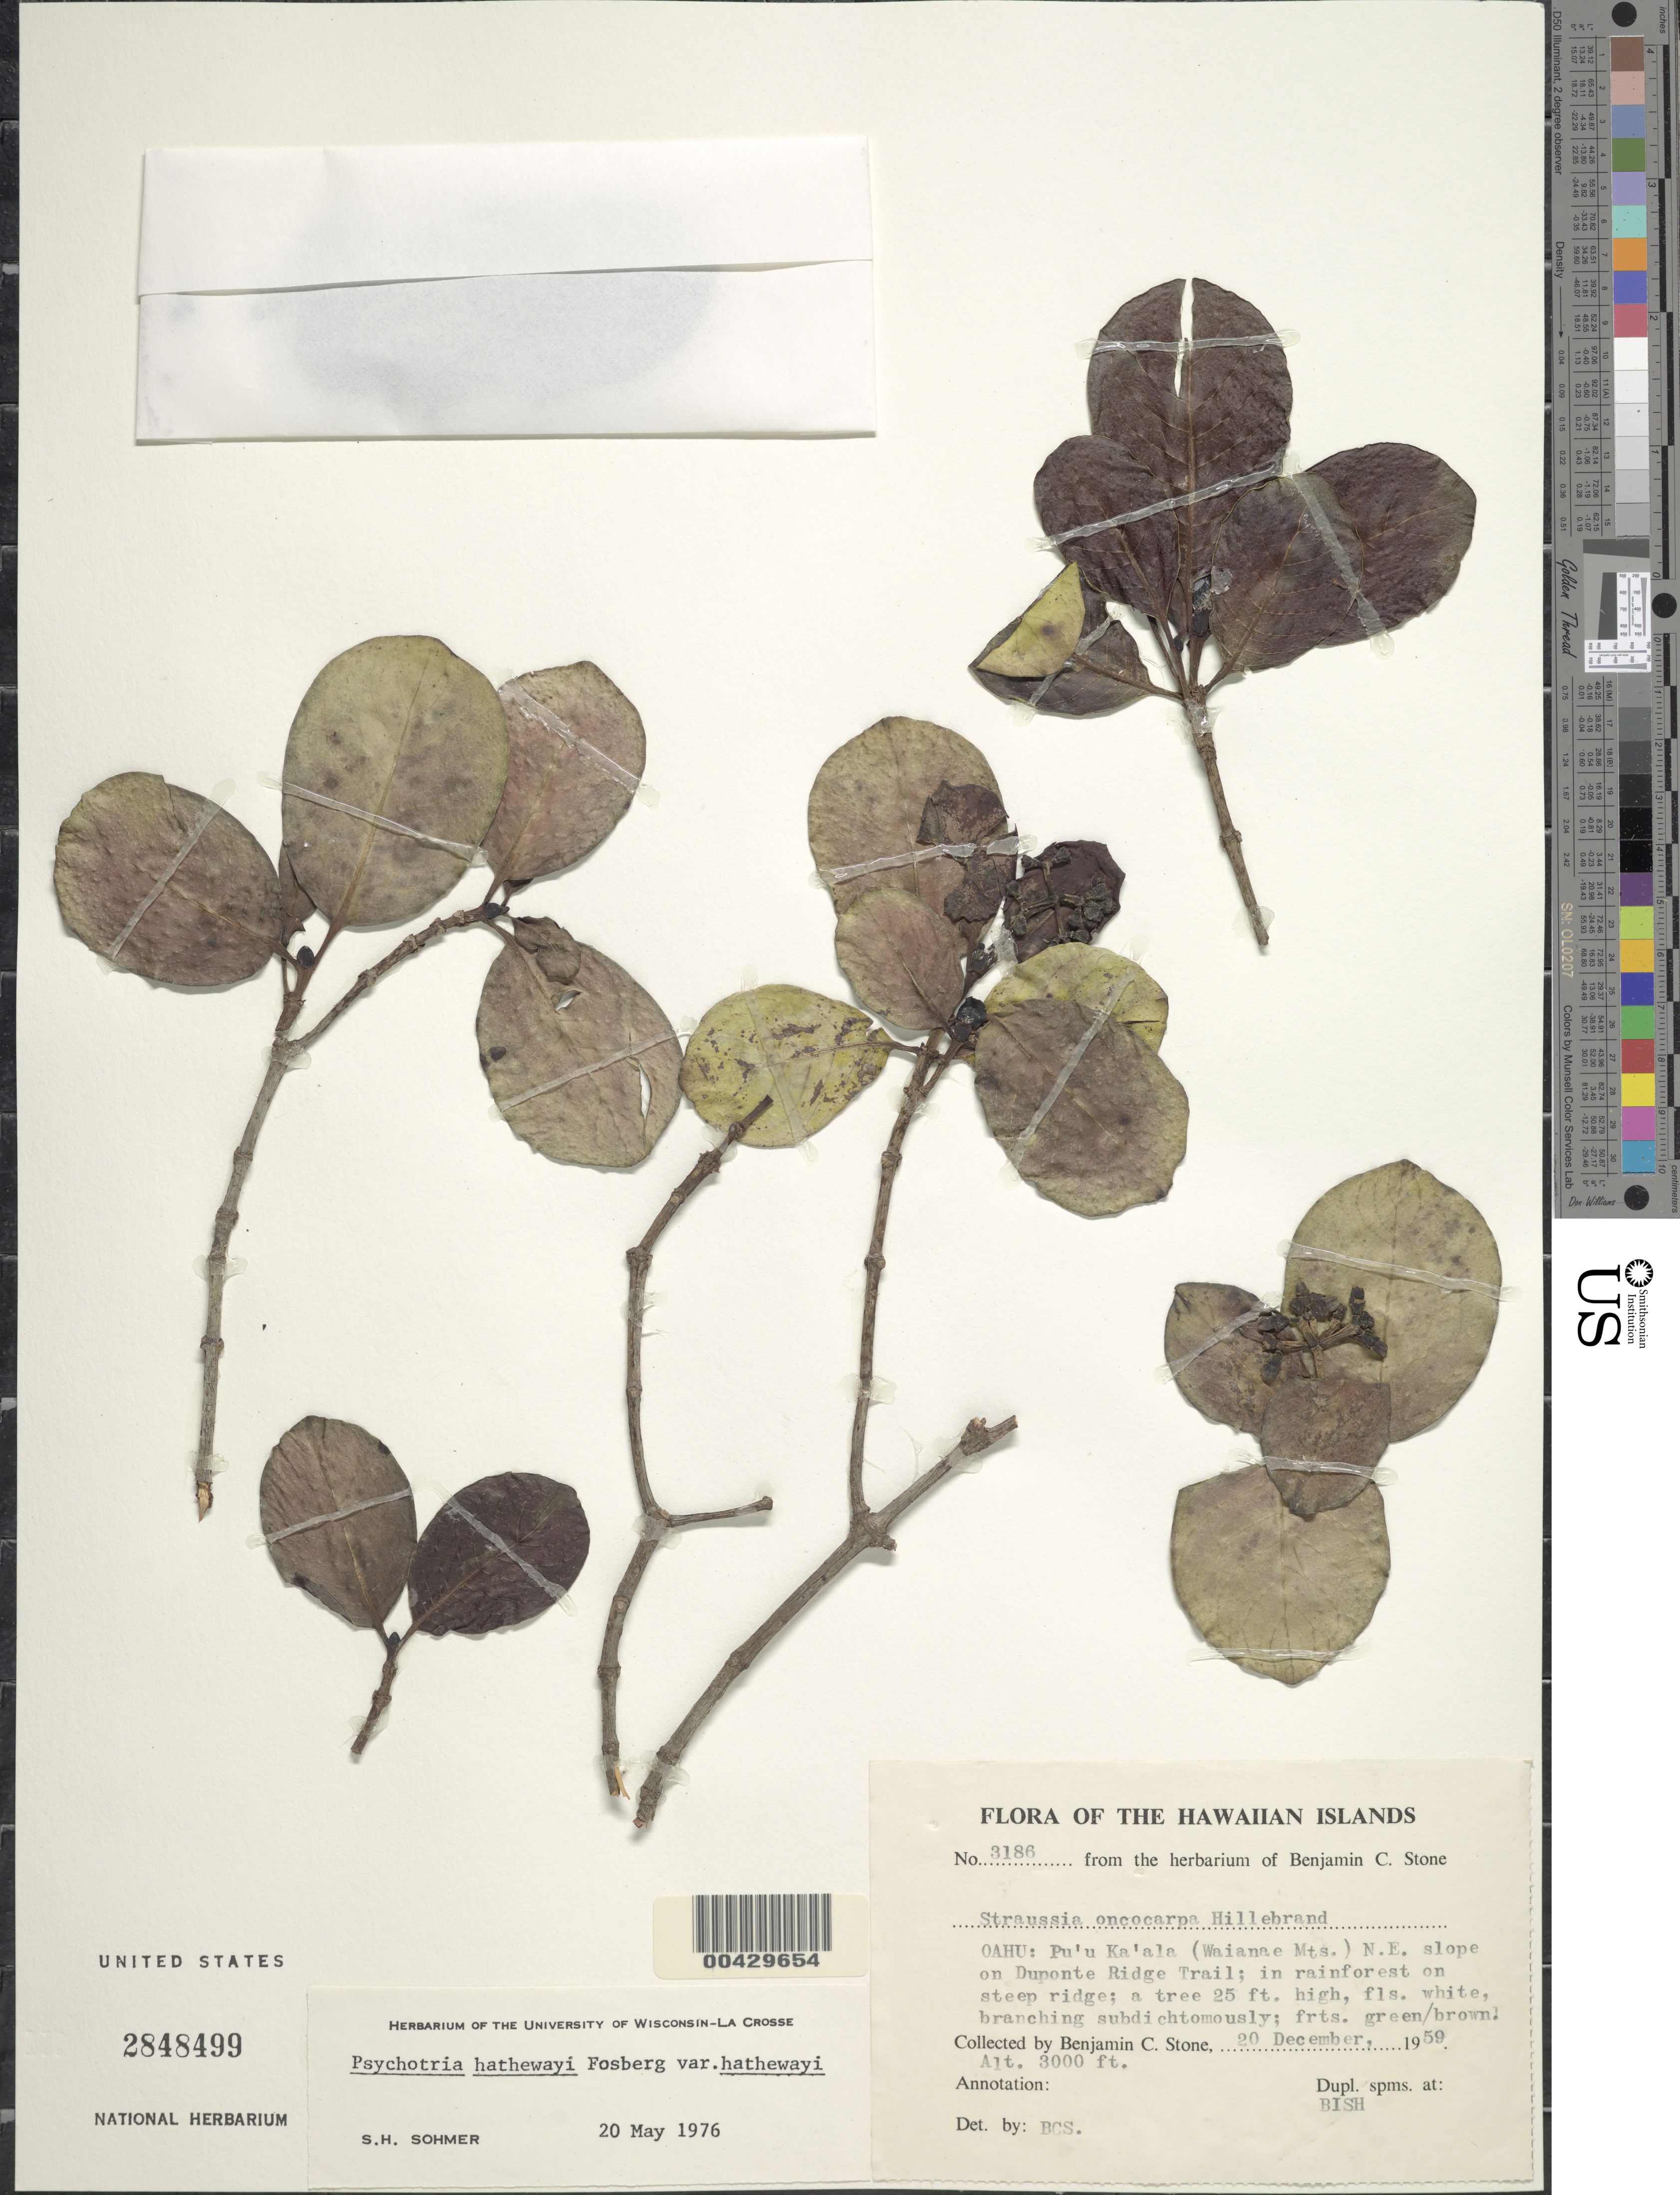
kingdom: Plantae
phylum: Tracheophyta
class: Magnoliopsida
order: Gentianales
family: Rubiaceae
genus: Psychotria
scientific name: Psychotria hathewayi var. hathewayi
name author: Fosberg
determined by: Sohmer, S. H.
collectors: B. C. Stone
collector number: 3186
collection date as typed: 20 Dec 1959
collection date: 1959-12-20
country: United States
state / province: Hawaii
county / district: Honolulu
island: Oahu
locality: Pu'u Ka'ala (Waianae Mts.) NE slope on Duponte Ridge Trail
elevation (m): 914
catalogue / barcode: US 2848499